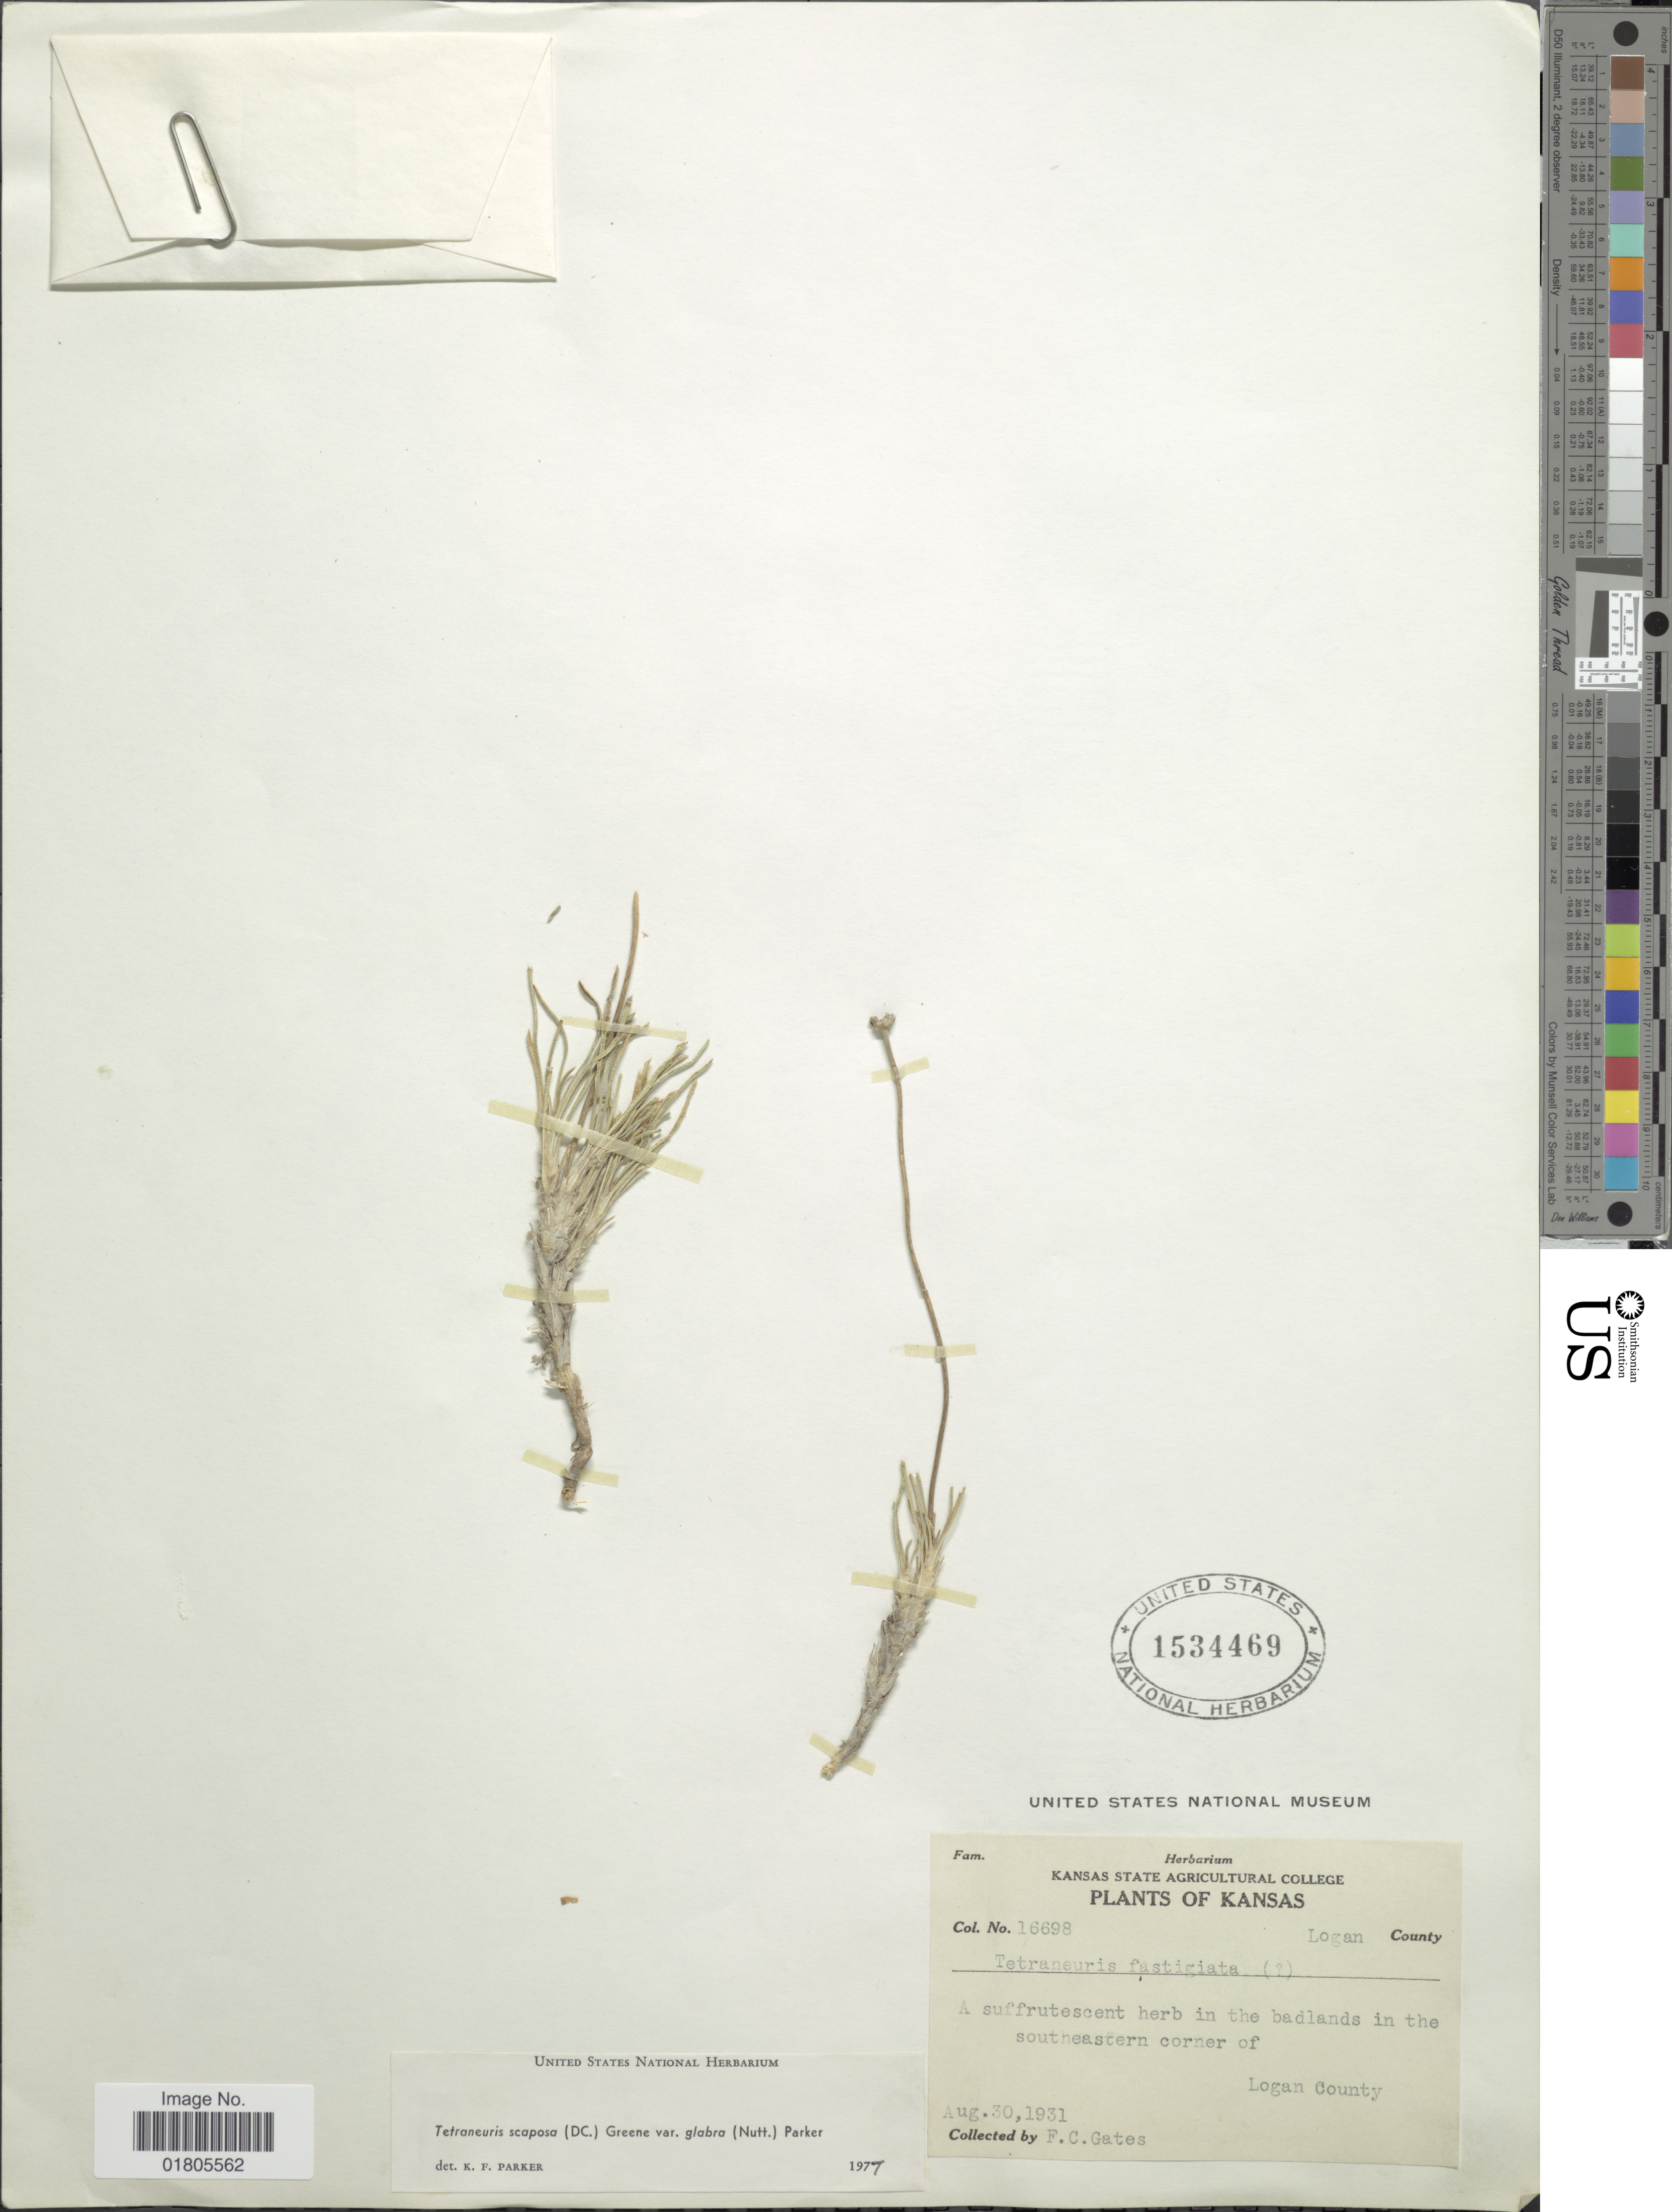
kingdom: Plantae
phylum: Tracheophyta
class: Magnoliopsida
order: Asterales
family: Asteraceae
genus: Actinea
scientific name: Actinea scaposa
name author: (DC.) Kuntze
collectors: F. C. Gates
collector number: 16698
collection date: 1931-08-30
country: United States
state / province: Kansas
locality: Logan County. In the southeastern corner of Logan County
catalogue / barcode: US 1534469